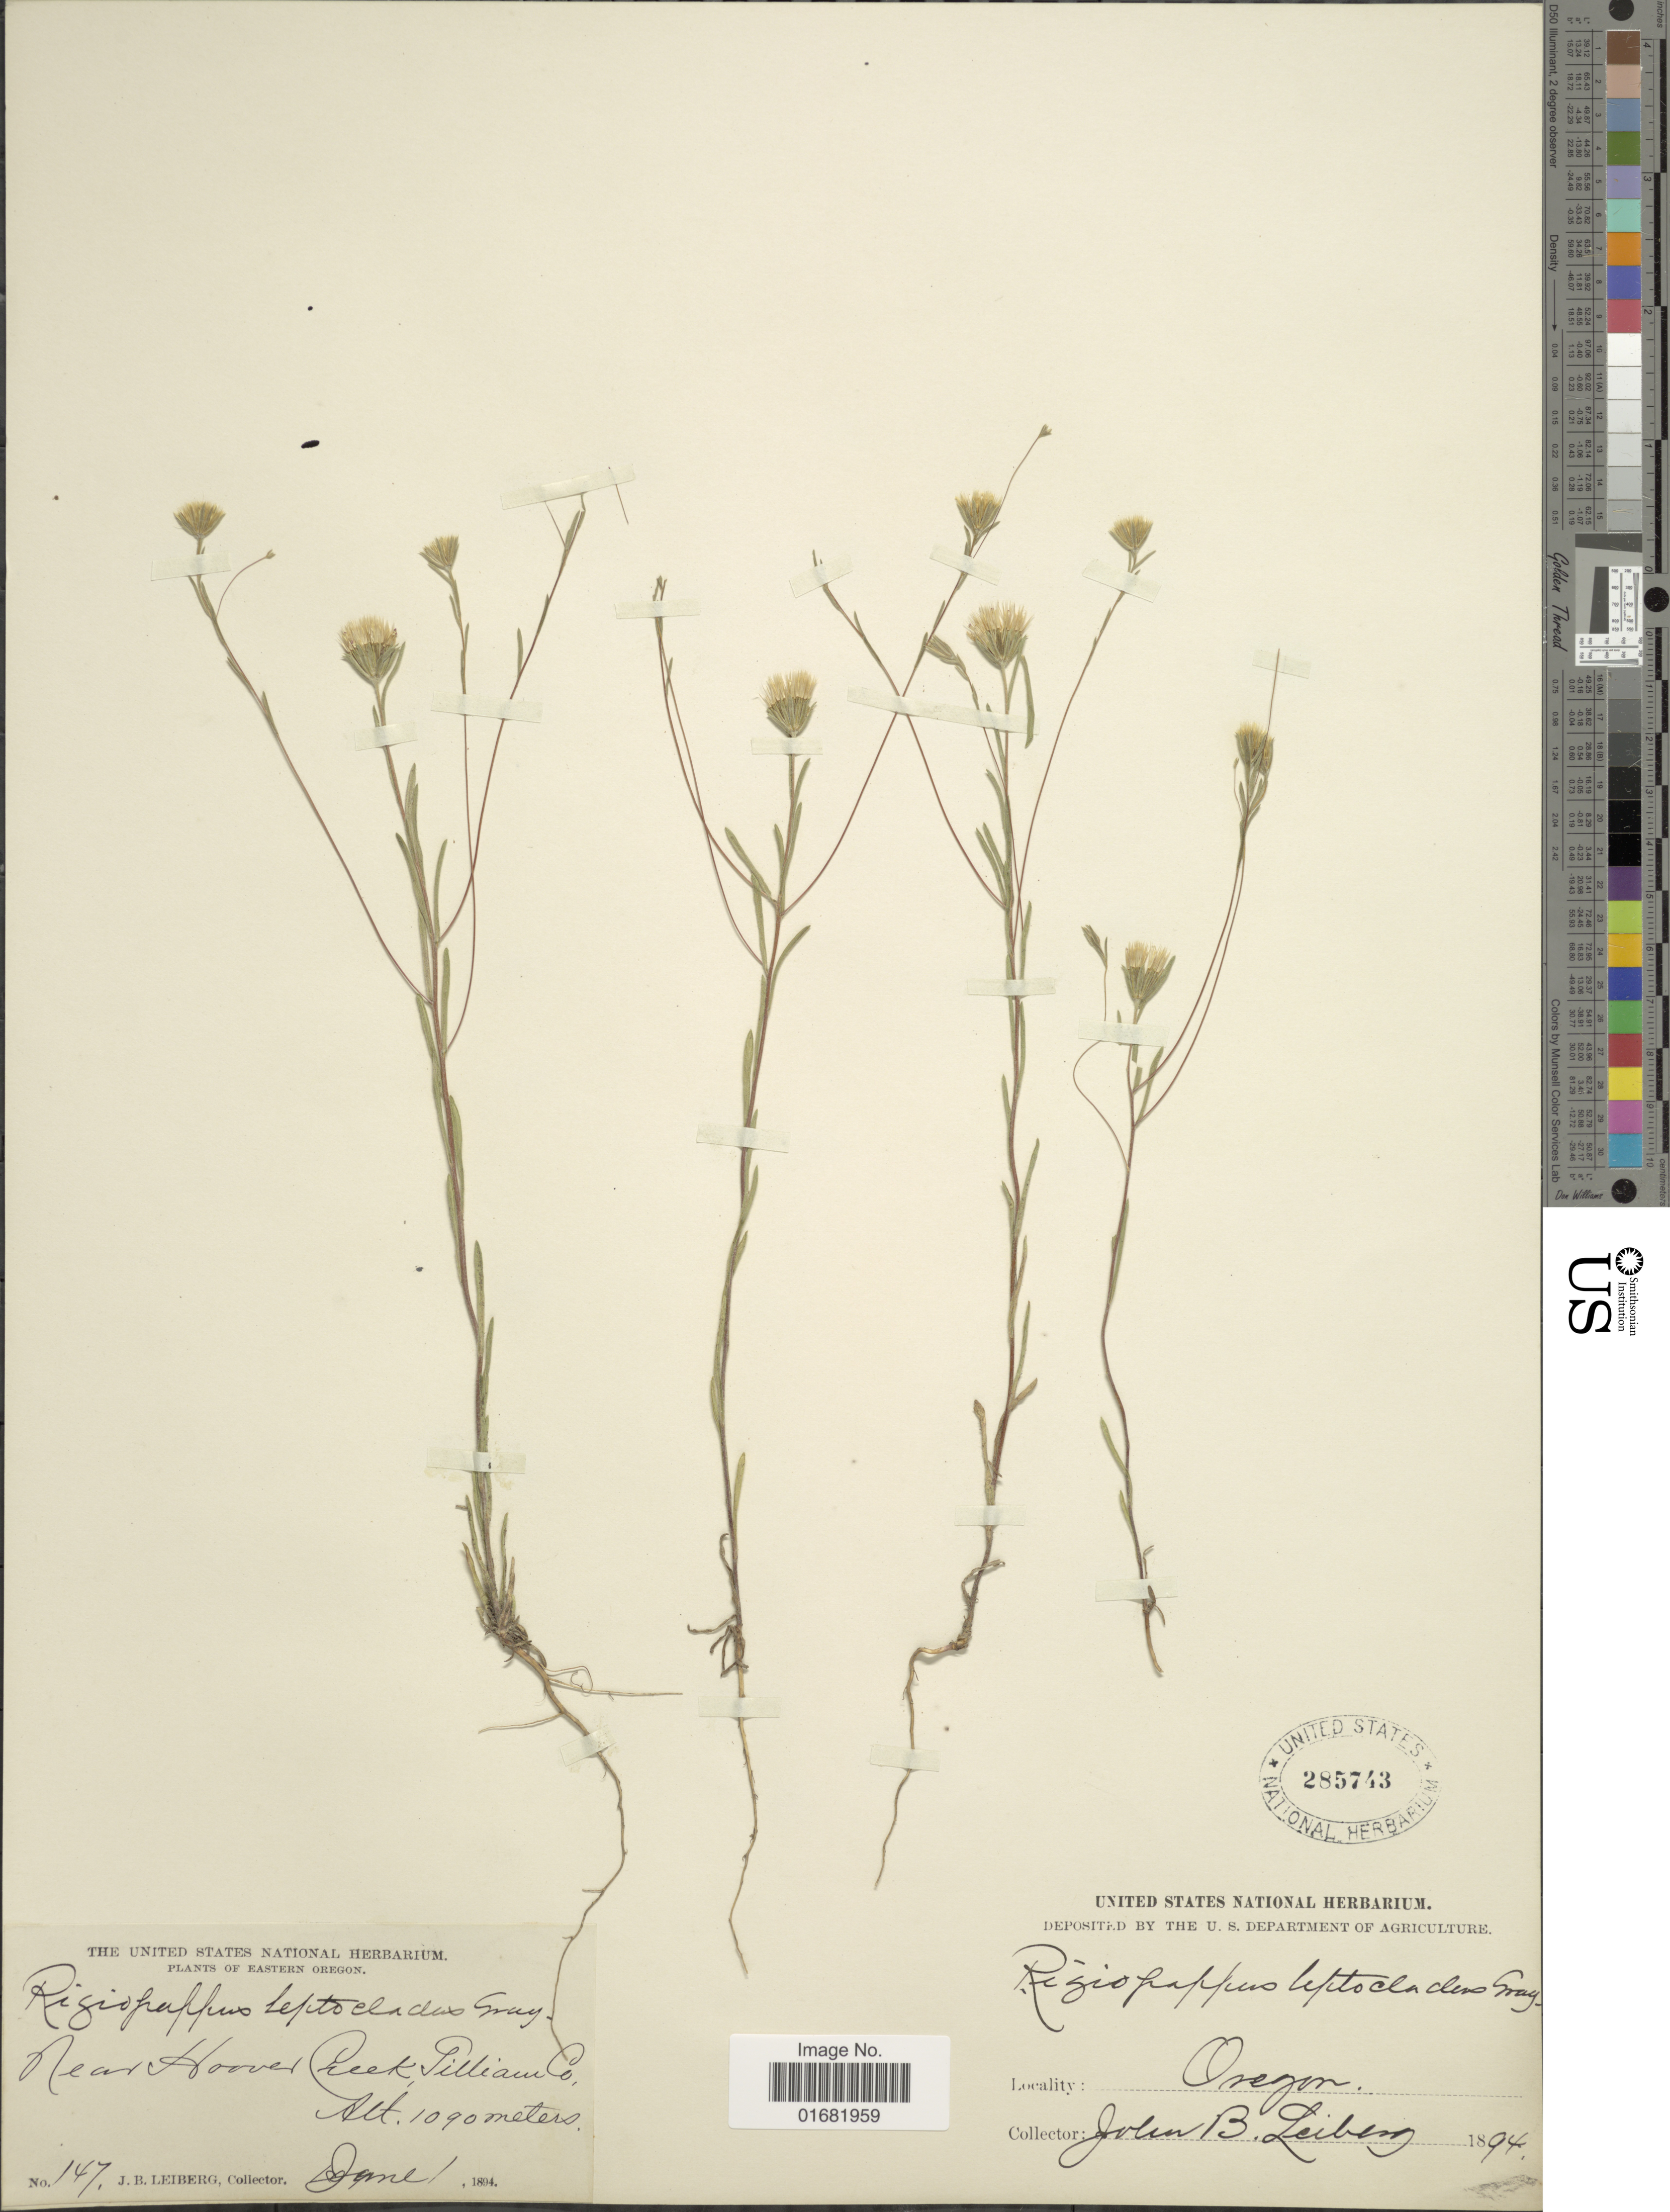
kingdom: Plantae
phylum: Tracheophyta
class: Magnoliopsida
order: Asterales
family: Asteraceae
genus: Rigiopappus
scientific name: Rigiopappus leptocladus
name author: A. Gray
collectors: J. B. Leiberg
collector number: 147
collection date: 1894-06-01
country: United States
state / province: Oregon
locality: Near Hoove Creek, Pillian Co.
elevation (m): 1090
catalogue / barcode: US 285743